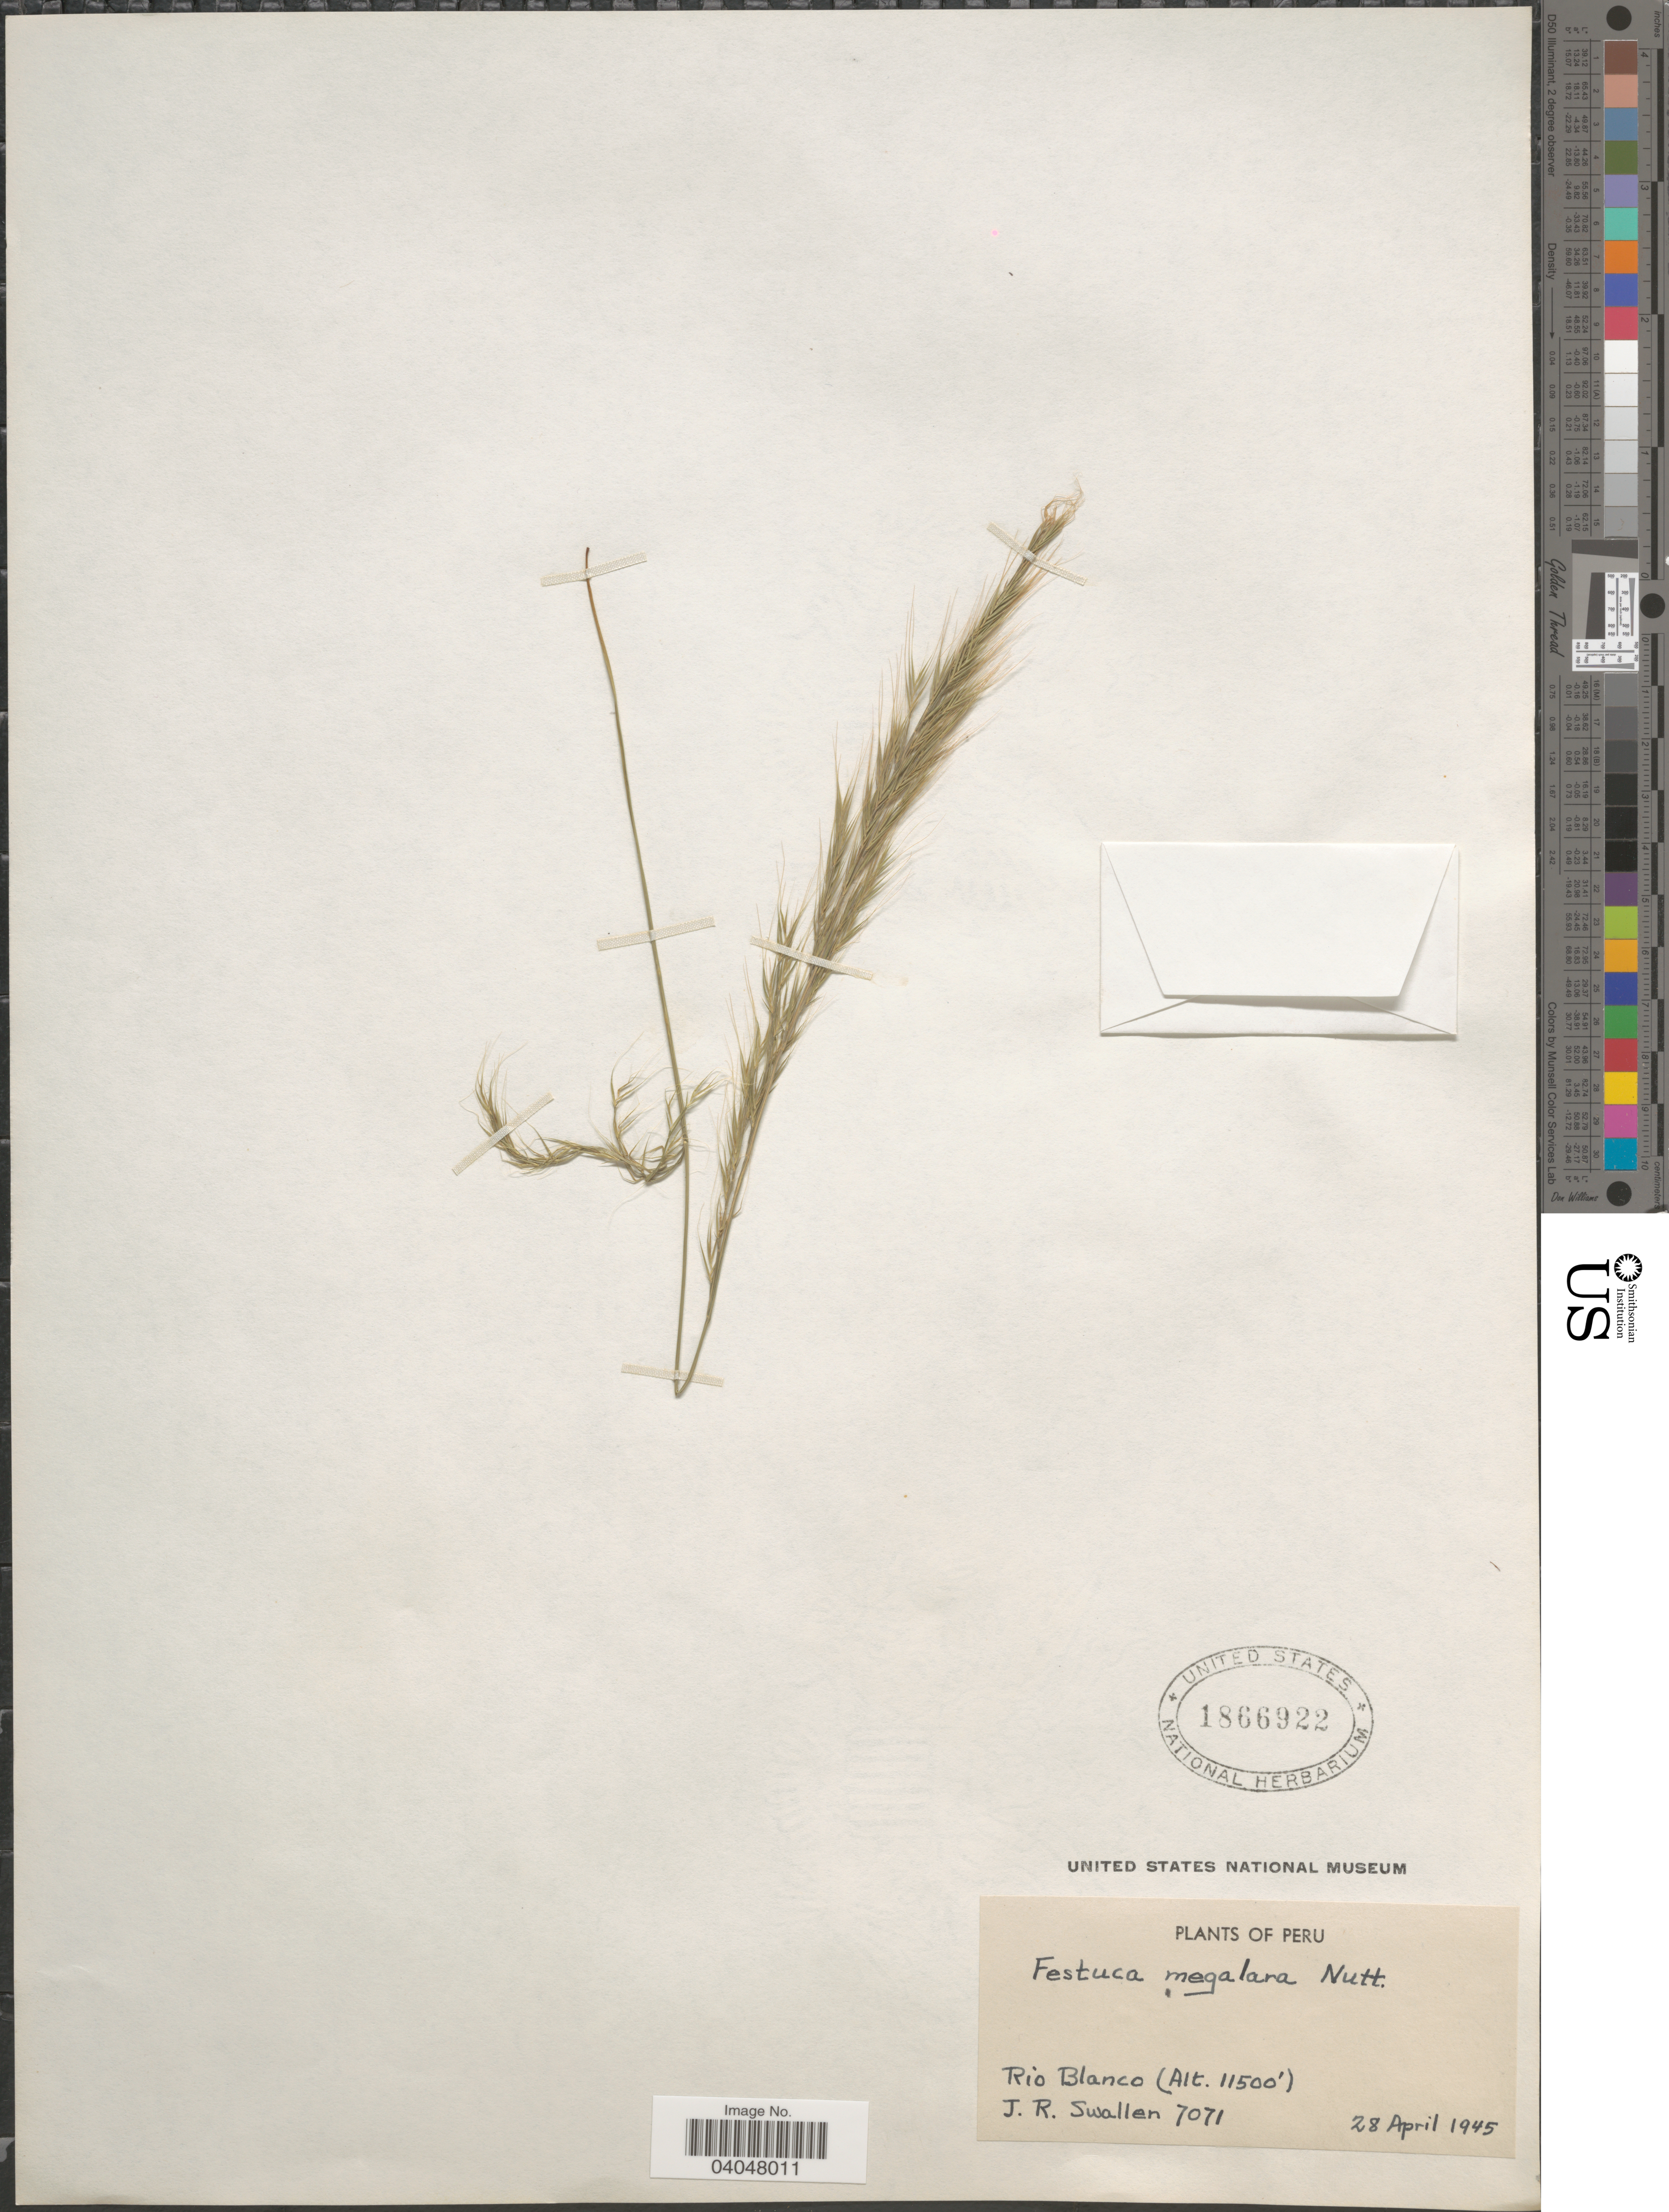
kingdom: Plantae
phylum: Tracheophyta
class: Liliopsida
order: Poales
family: Poaceae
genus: Festuca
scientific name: Festuca megalura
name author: Nutt.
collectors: J. R. Swallen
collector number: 7071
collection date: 1945-04-28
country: Peru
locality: Rio Blanco.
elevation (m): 3505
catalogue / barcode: US 1866922